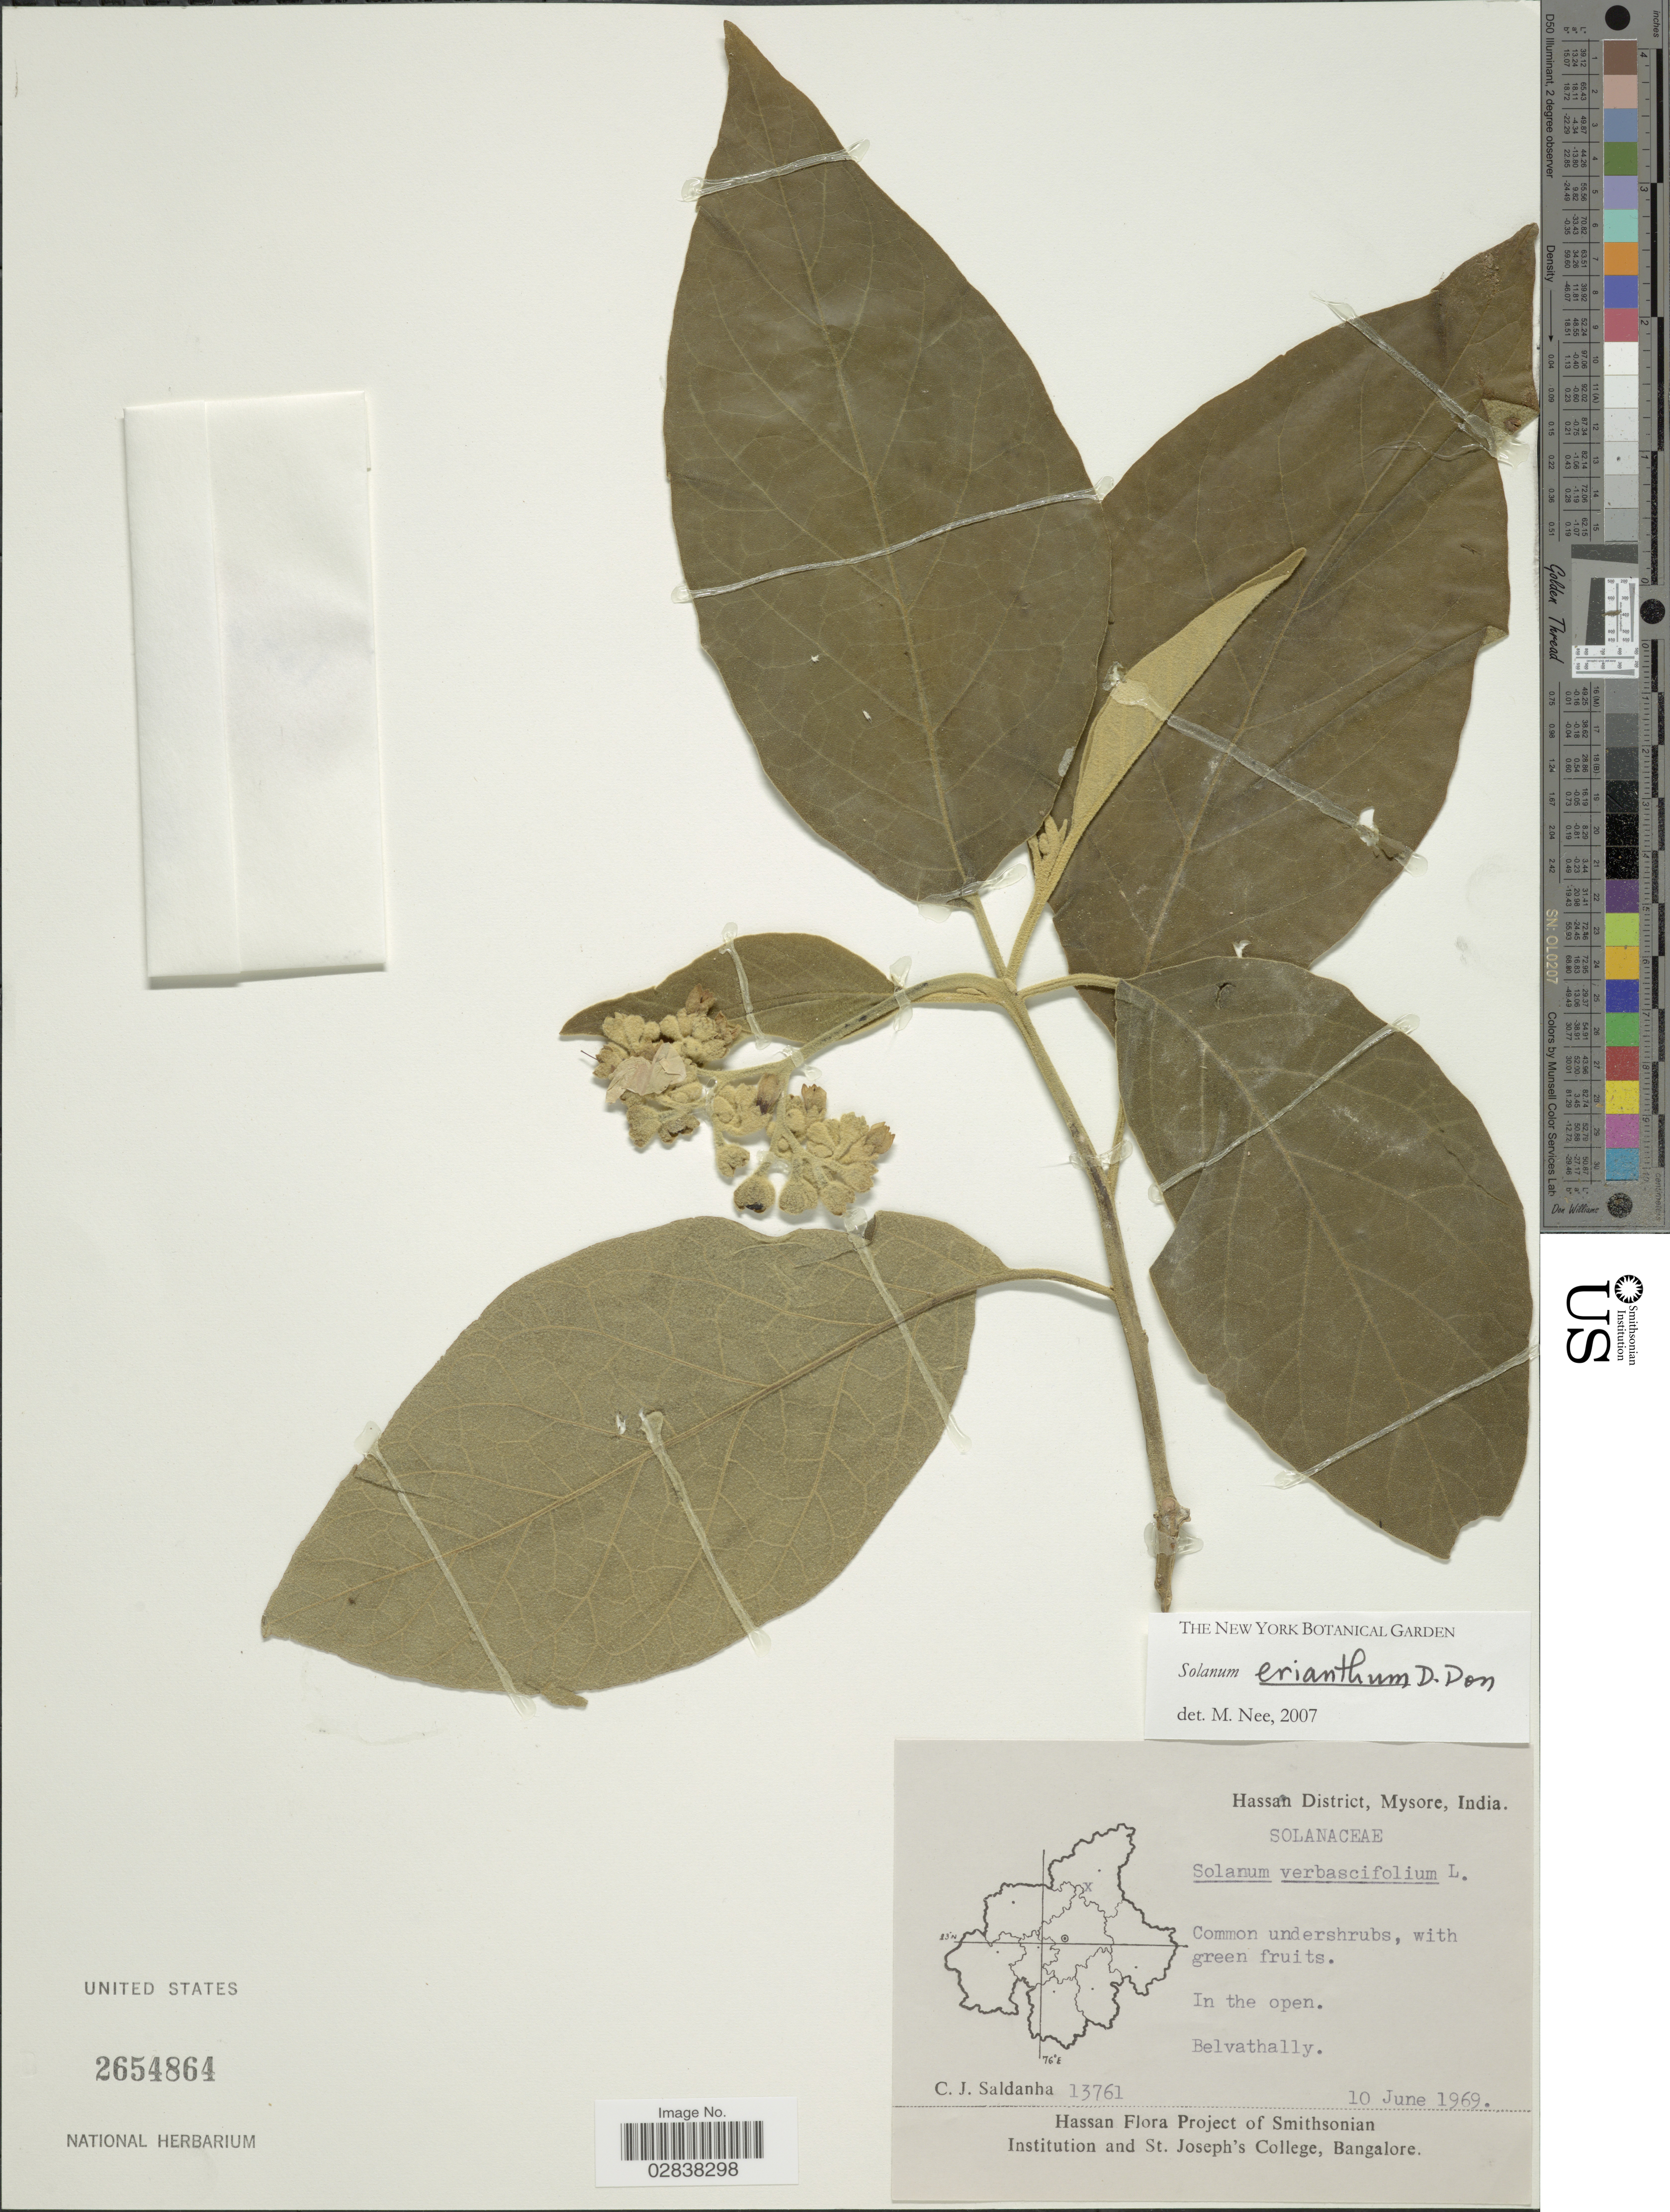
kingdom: Plantae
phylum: Tracheophyta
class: Magnoliopsida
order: Solanales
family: Solanaceae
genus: Solanum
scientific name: Solanum erianthum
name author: D. Don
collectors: C. J. Saldanha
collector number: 13761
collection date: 1969-06-10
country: India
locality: Hassan District, Mysore, Belvathally.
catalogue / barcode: US 2654864